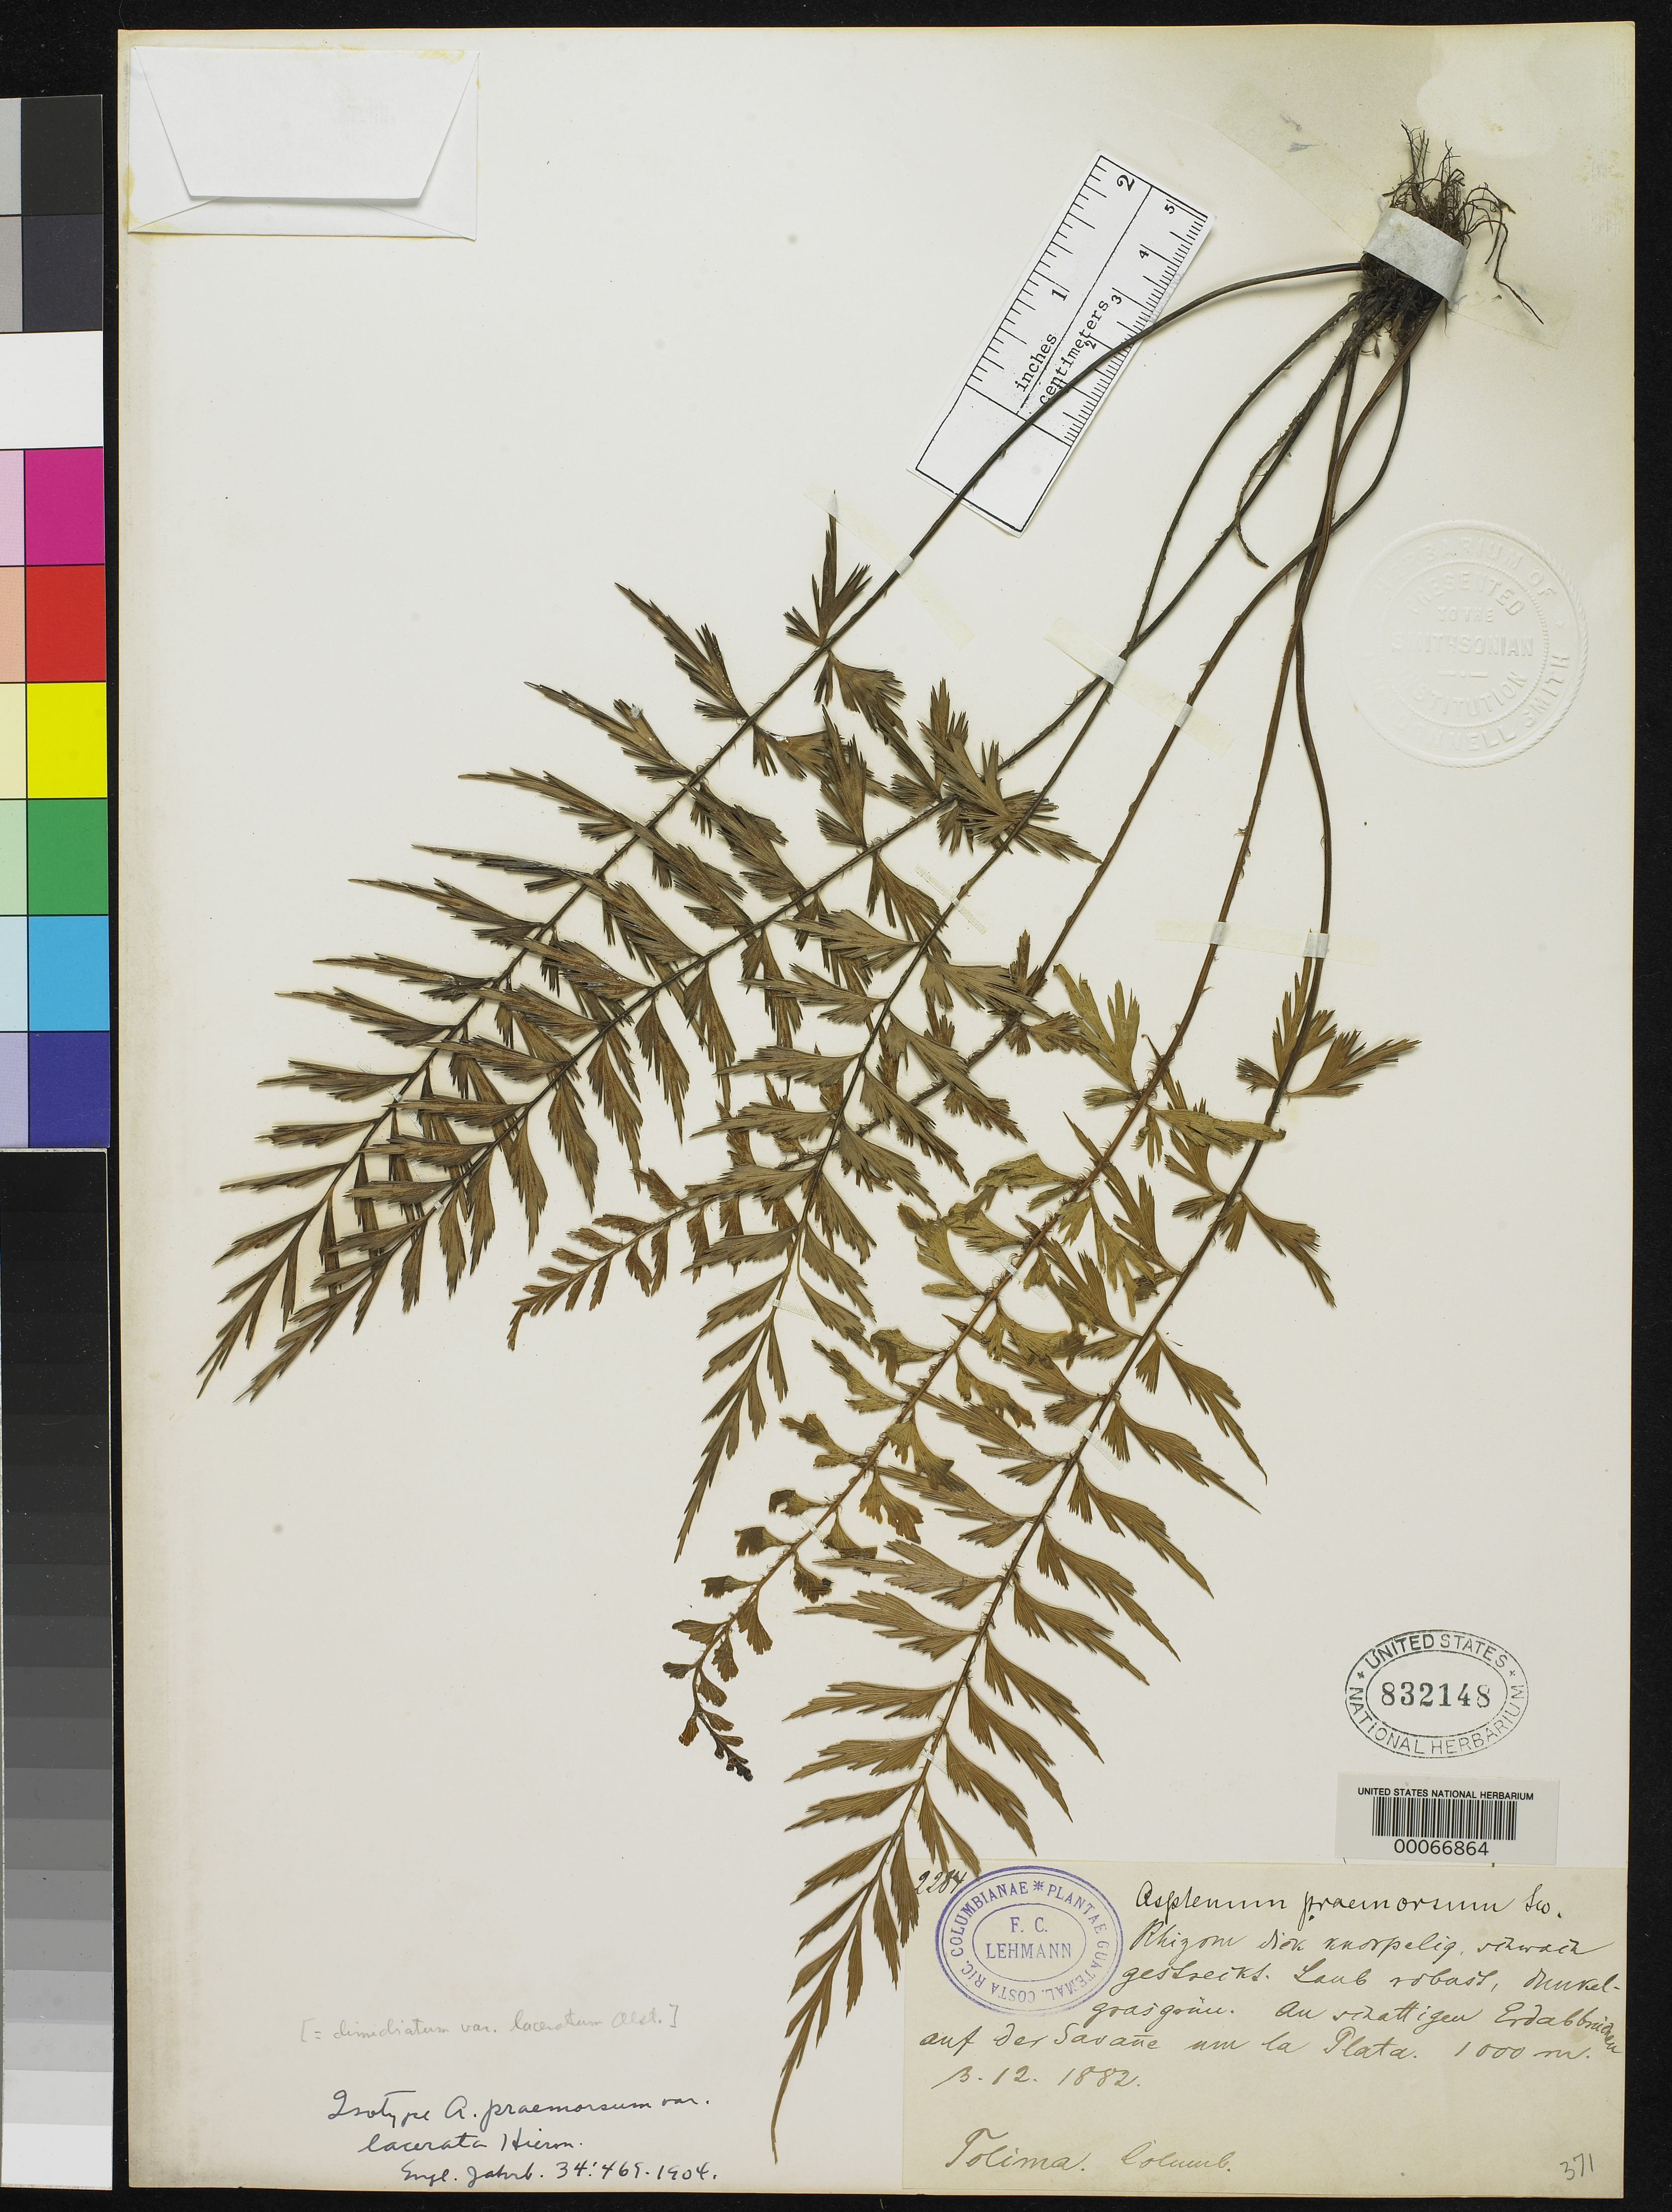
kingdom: Plantae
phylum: Tracheophyta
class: Polypodiopsida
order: Polypodiales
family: Aspleniaceae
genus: Asplenium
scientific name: Asplenium praemorsum var. lacerata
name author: Hieron.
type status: Isotype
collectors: F. C. Lehmann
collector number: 2284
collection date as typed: Dec 1882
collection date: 1882-12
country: Colombia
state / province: Tolima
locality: La Plata.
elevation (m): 1000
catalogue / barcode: US 832148